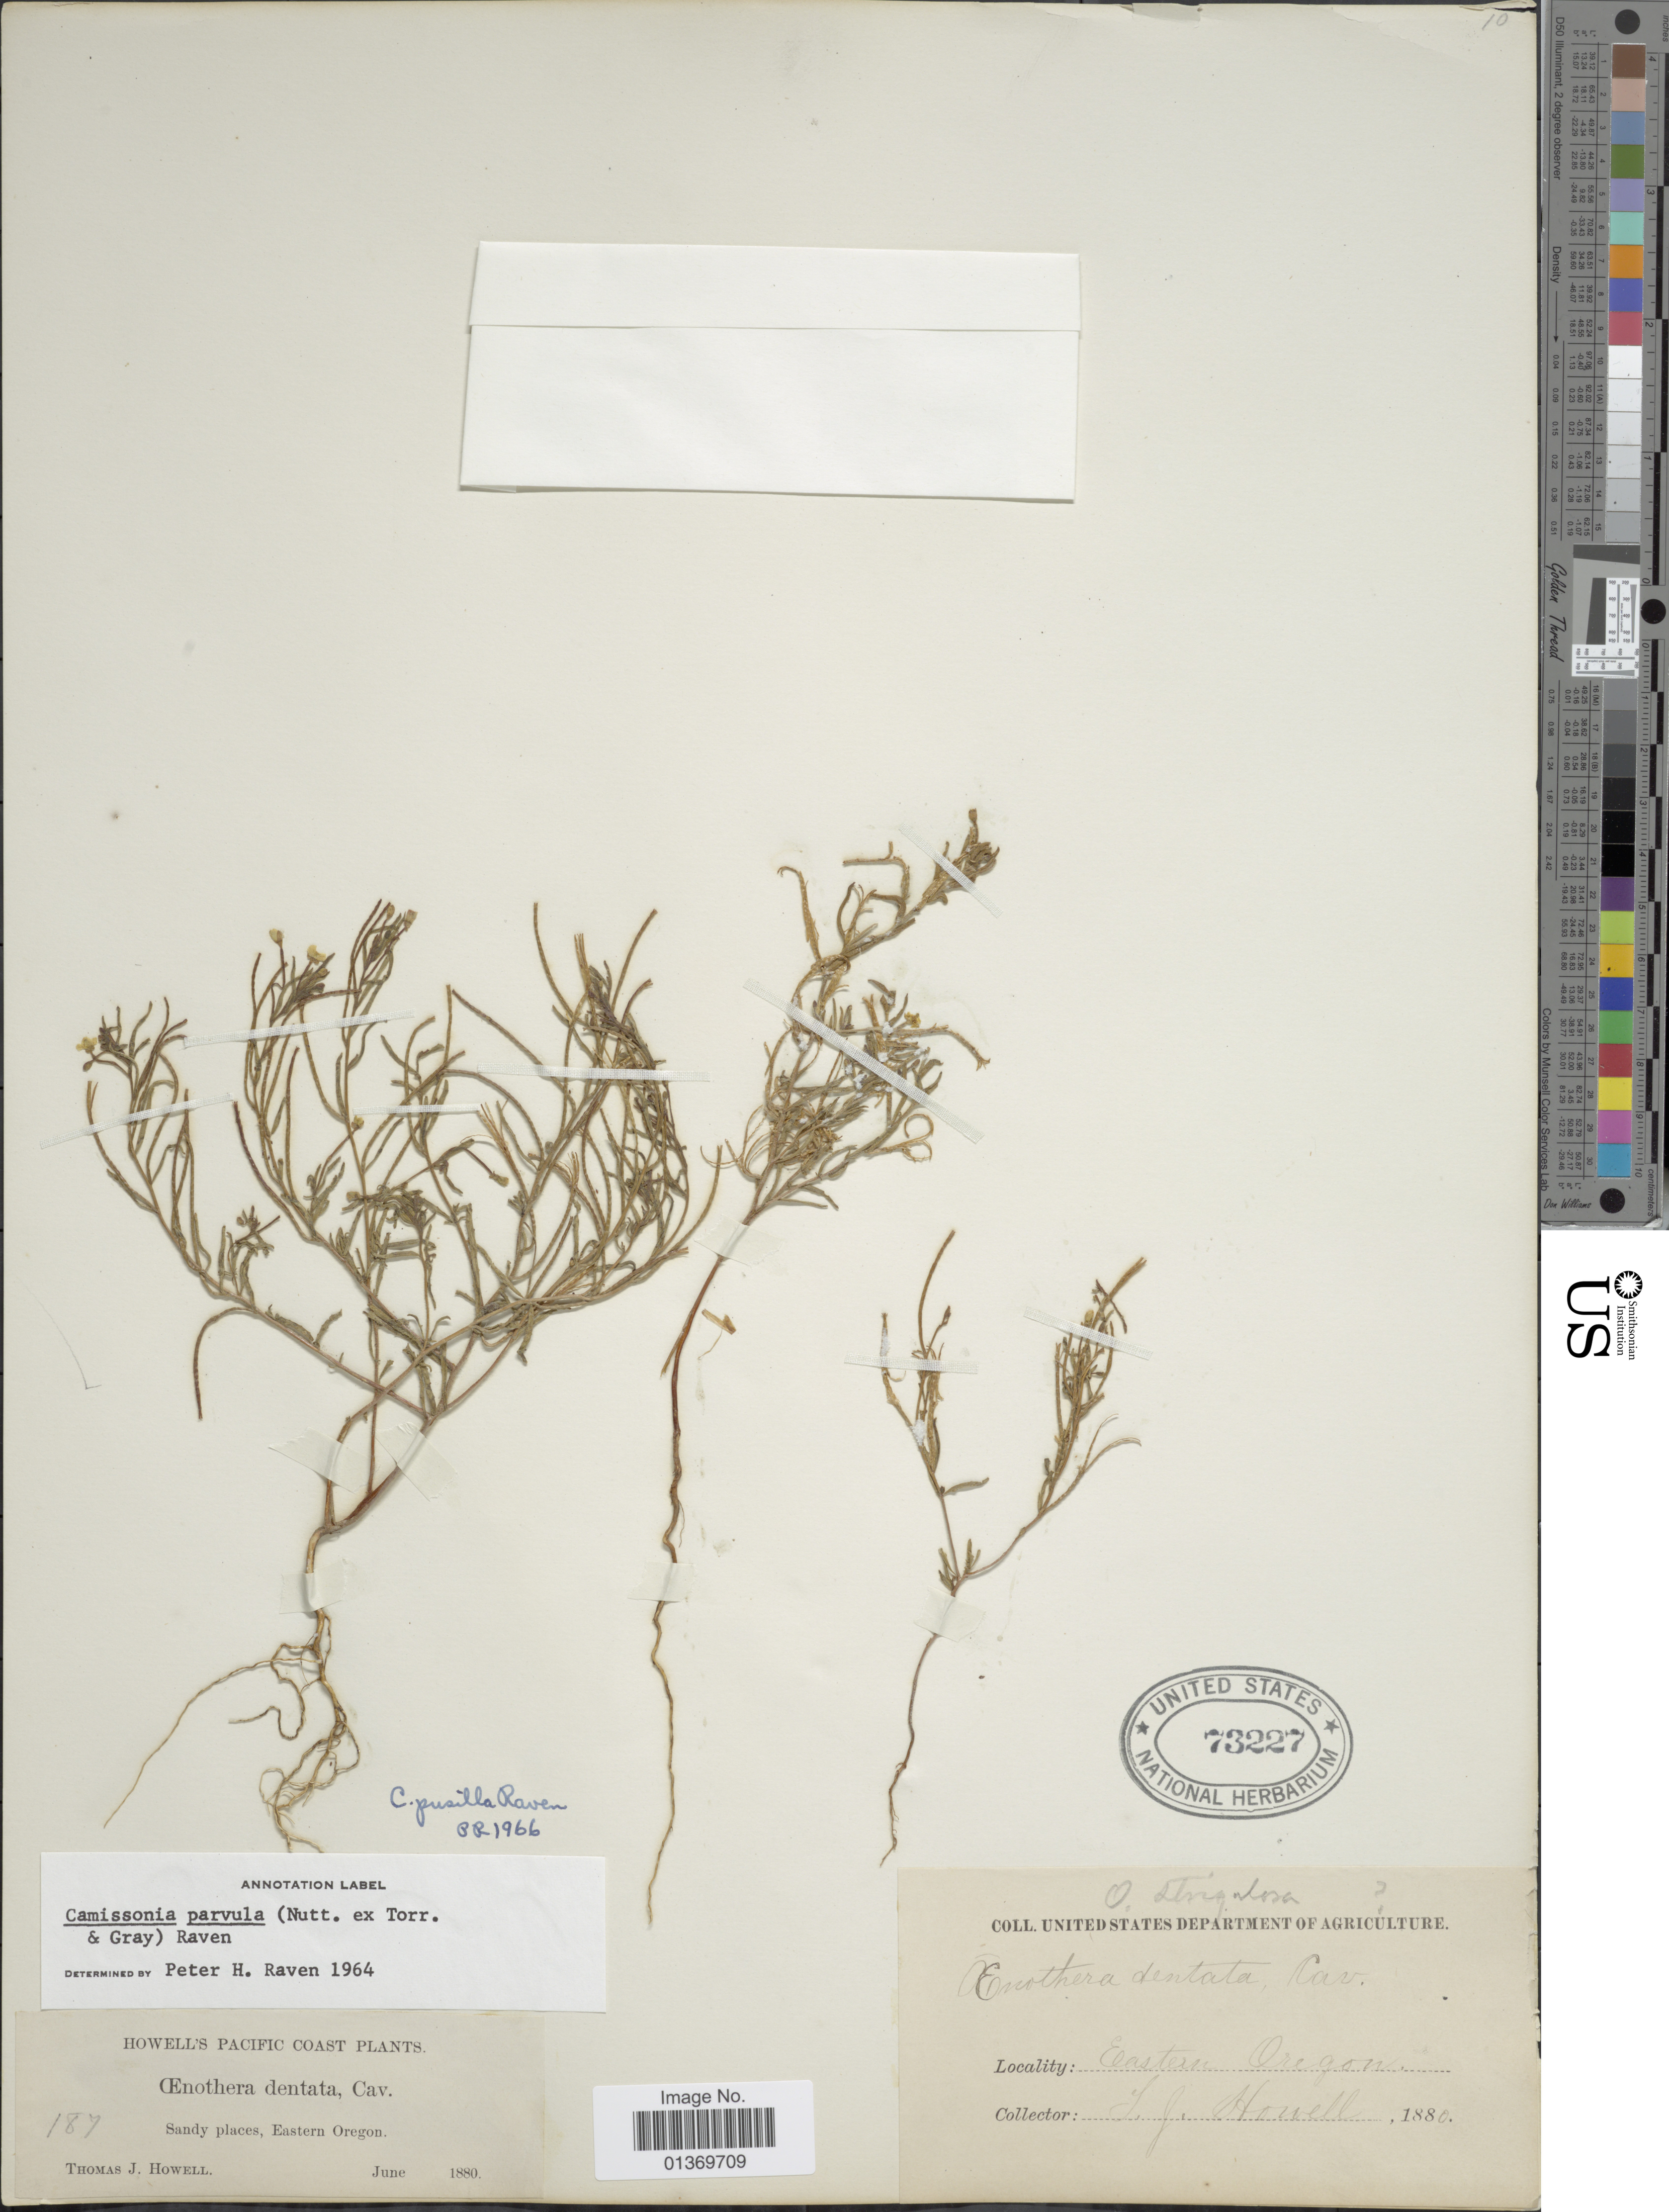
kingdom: Plantae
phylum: Tracheophyta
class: Magnoliopsida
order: Myrtales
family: Onagraceae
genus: Camissonia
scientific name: Camissonia pusilla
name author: P.H. Raven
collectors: T. J. Howell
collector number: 187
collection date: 1880-06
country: United States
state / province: Oregon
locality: Pacific Coast, Sandy places, Eastern Oregon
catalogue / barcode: US 73227